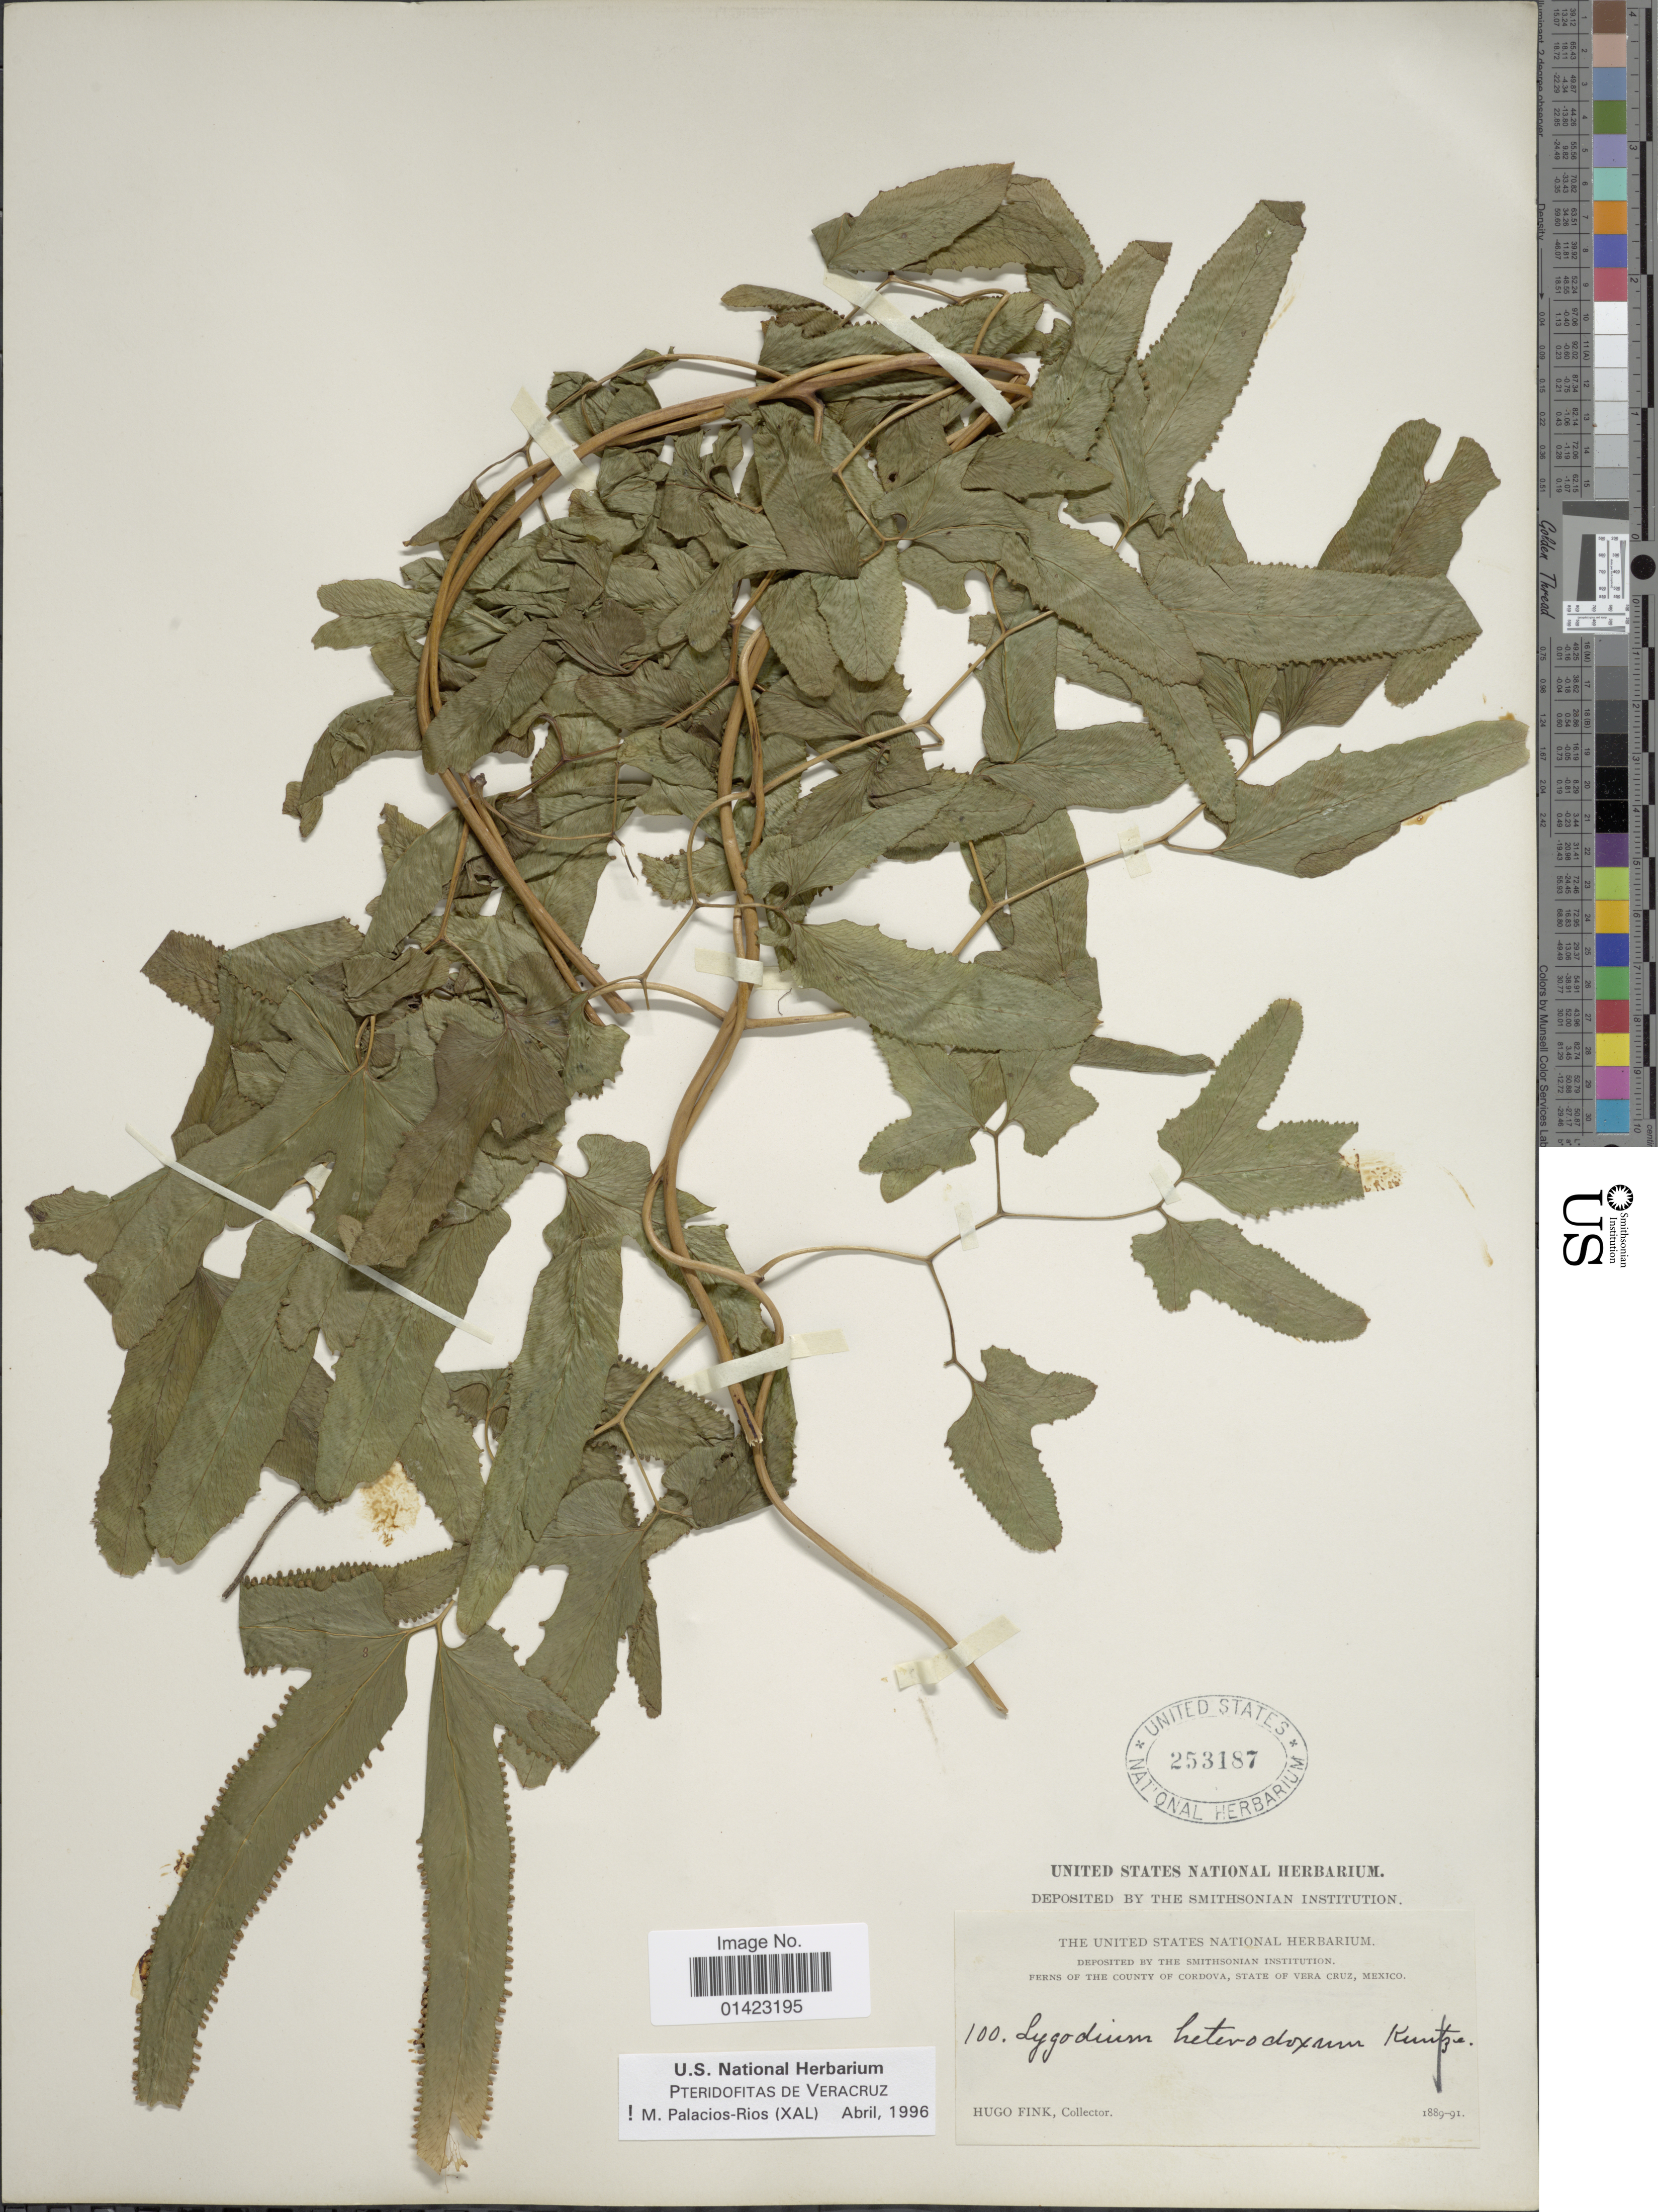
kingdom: Plantae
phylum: Tracheophyta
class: Polypodiopsida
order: Schizaeales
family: Lygodiaceae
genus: Lygodium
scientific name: Lygodium heterodoxum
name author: Kunze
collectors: H. Fink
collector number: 100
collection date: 1889/1891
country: Mexico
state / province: Veracruz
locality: Ferns of the County of Cordova, State of Vera Cruz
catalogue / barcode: US 253187